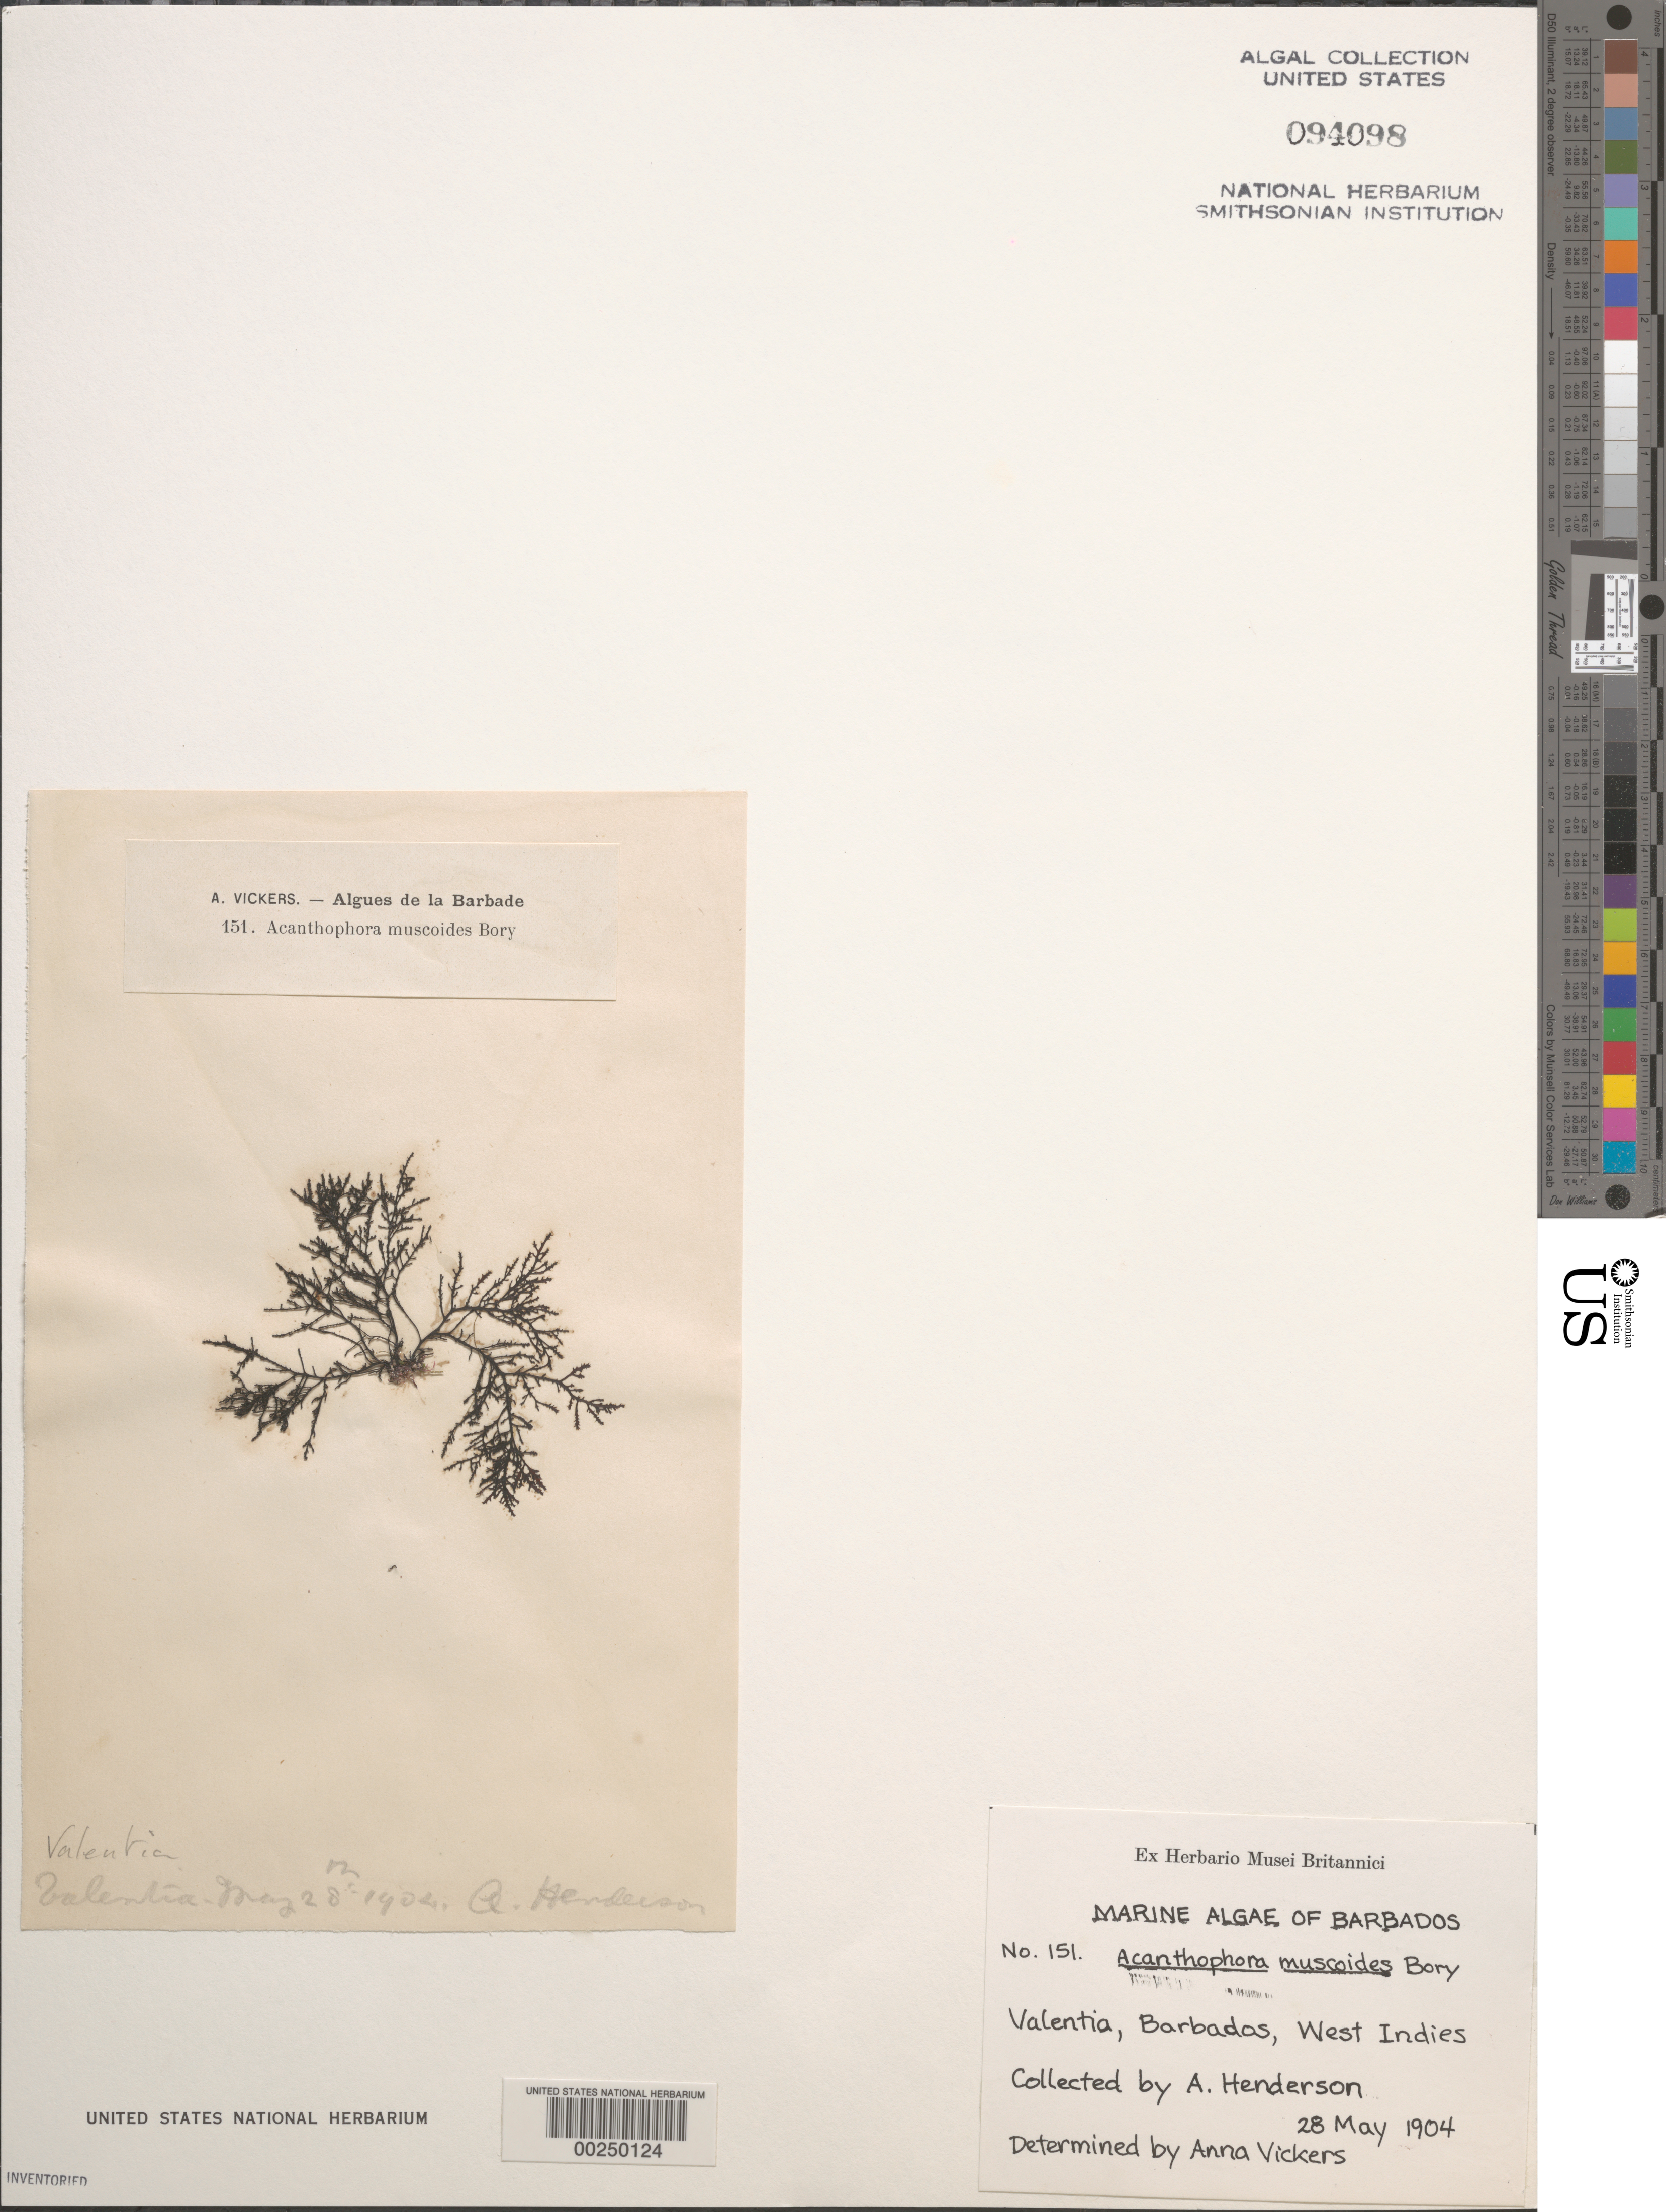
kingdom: Plantae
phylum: Rhodophyta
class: Florideophyceae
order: Ceramiales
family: Rhodomelaceae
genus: Acanthophora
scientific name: Acanthophora muscoides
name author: (C. Agardh) Bory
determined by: Vickers, A.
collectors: A. Henderson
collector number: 151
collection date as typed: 28 May 1904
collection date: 1904-05-28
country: Barbados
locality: Valentia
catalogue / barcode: US 94098